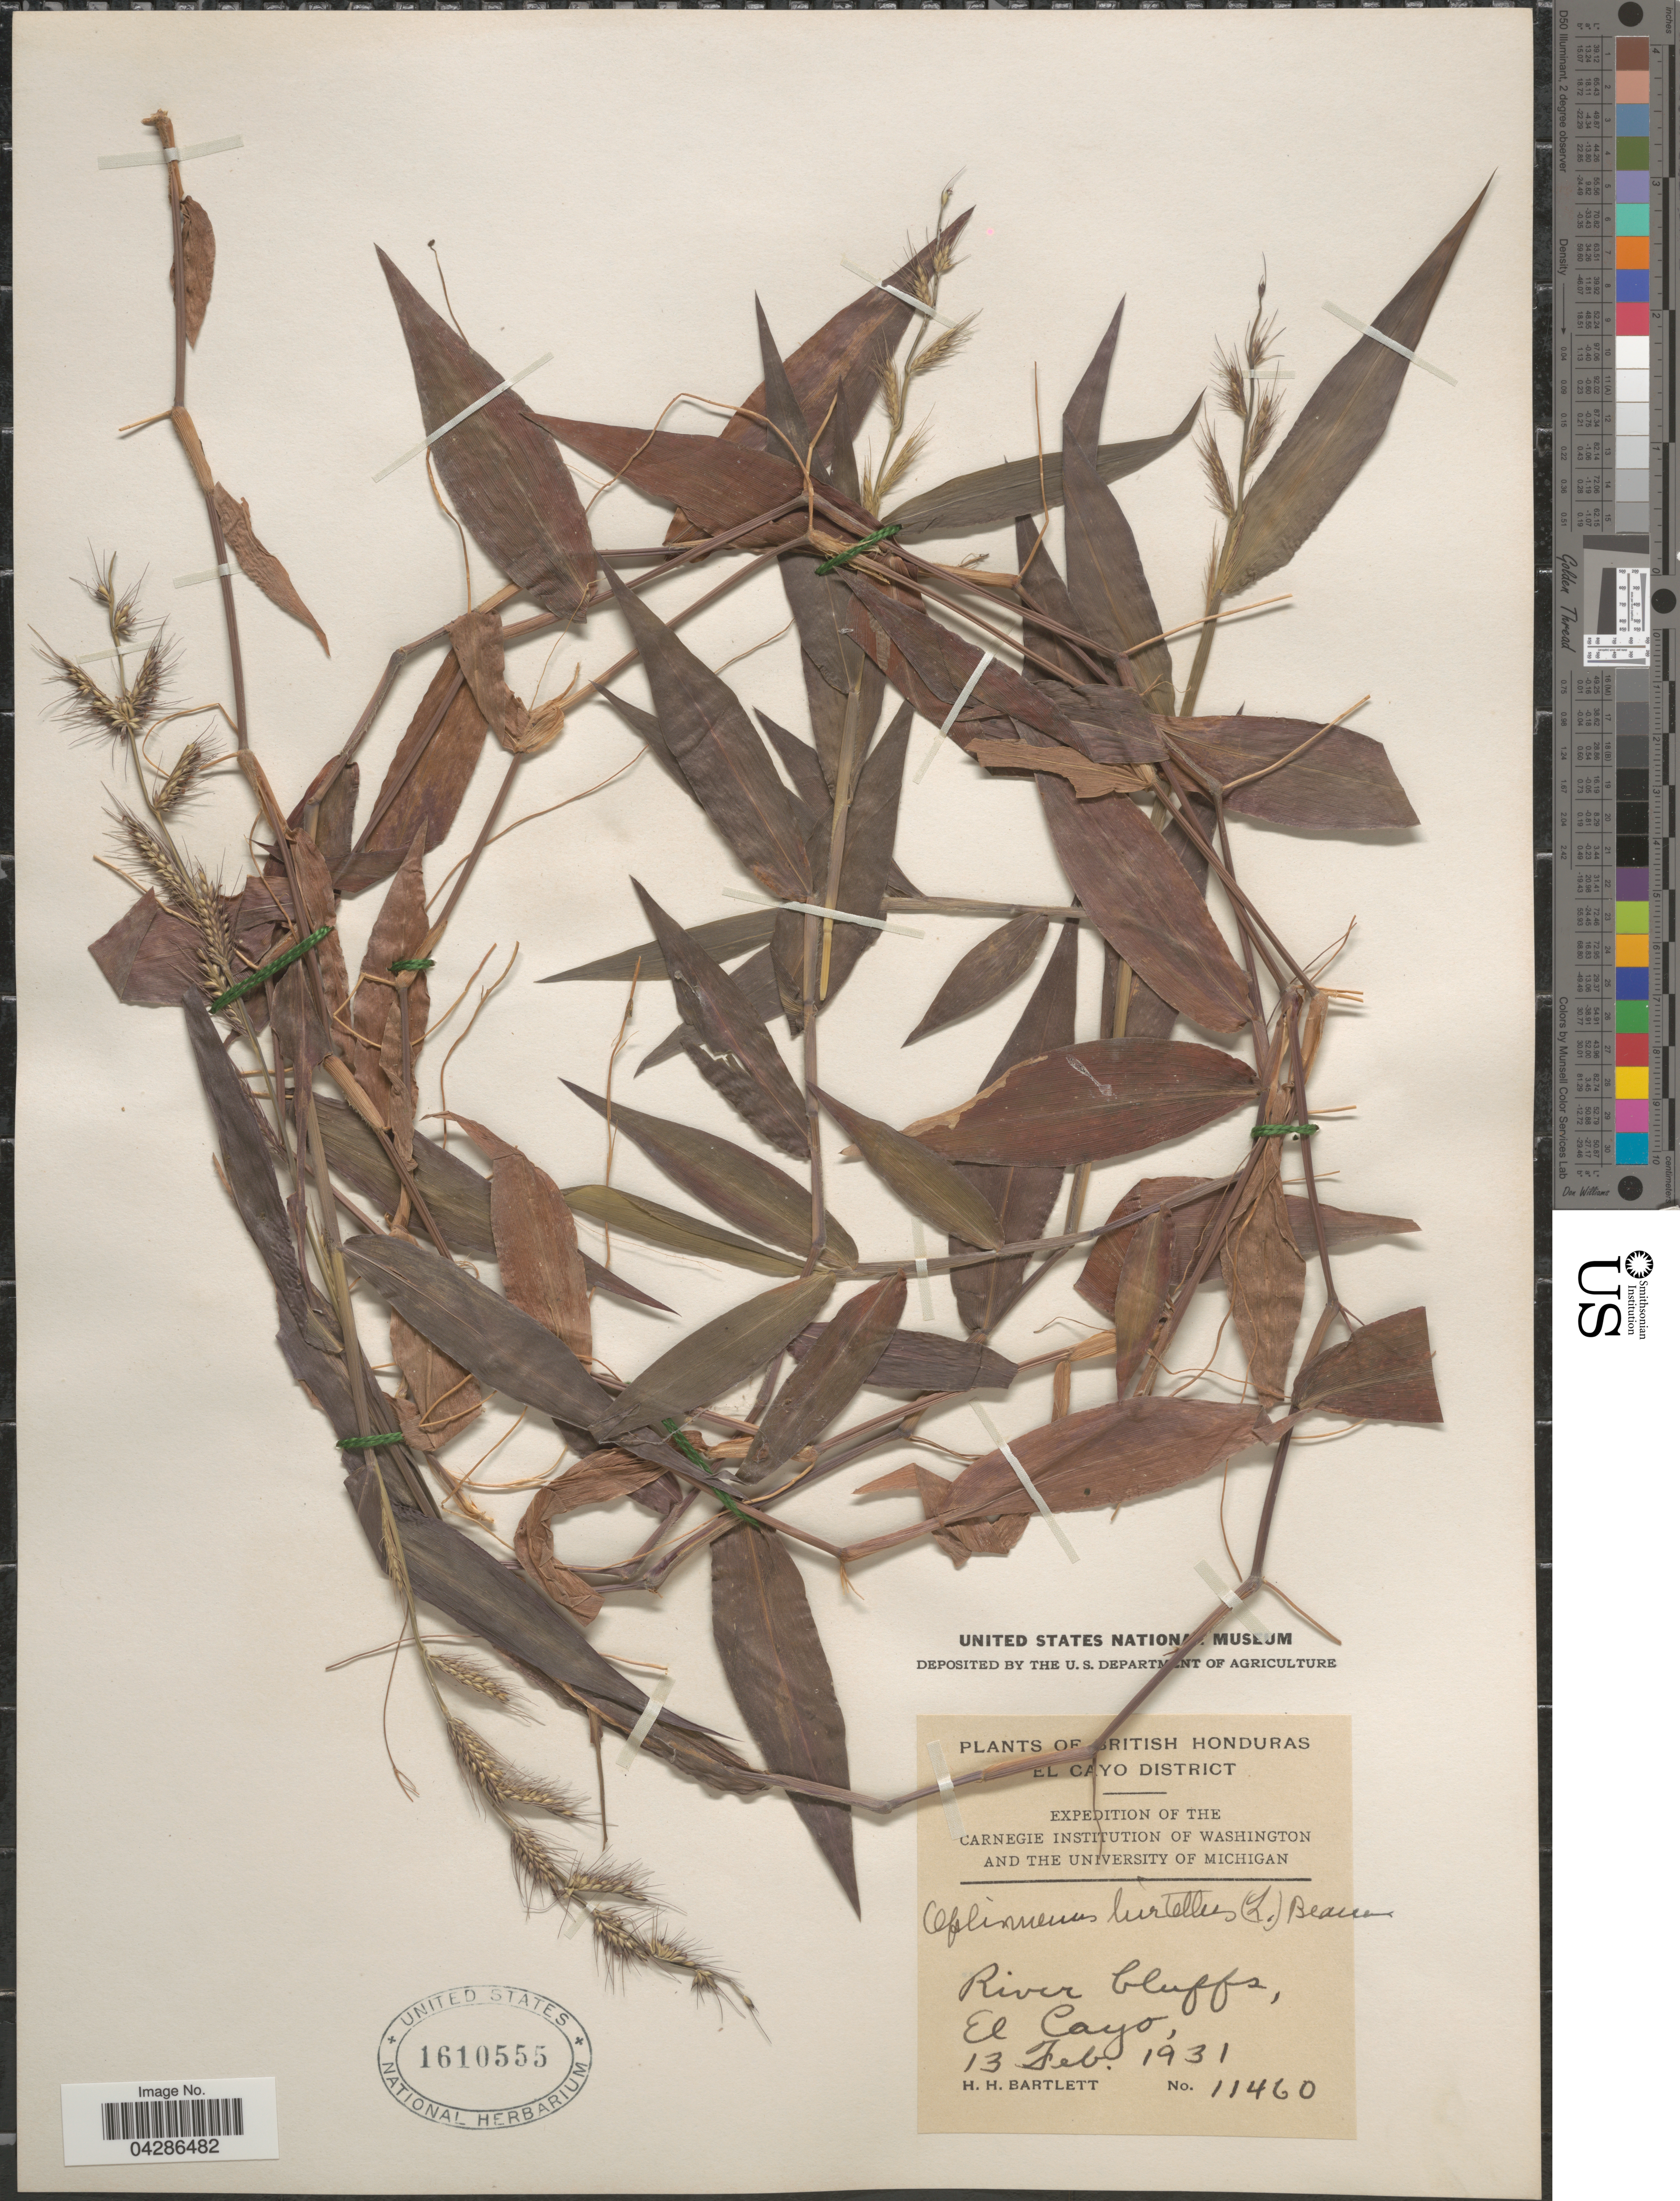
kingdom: Plantae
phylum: Tracheophyta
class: Liliopsida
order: Poales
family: Poaceae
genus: Oplismenus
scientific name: Oplismenus hirtellus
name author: (L.) P. Beauv.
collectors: H. H. Bartlett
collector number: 11460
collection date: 1931-02-13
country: Belize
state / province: Cayo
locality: British Honduras. El Cayo District. Expedition Of The Carnegie Institution Of Washington And The University Of Michigan. River bluffs, El Cayo.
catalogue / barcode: US 1610555